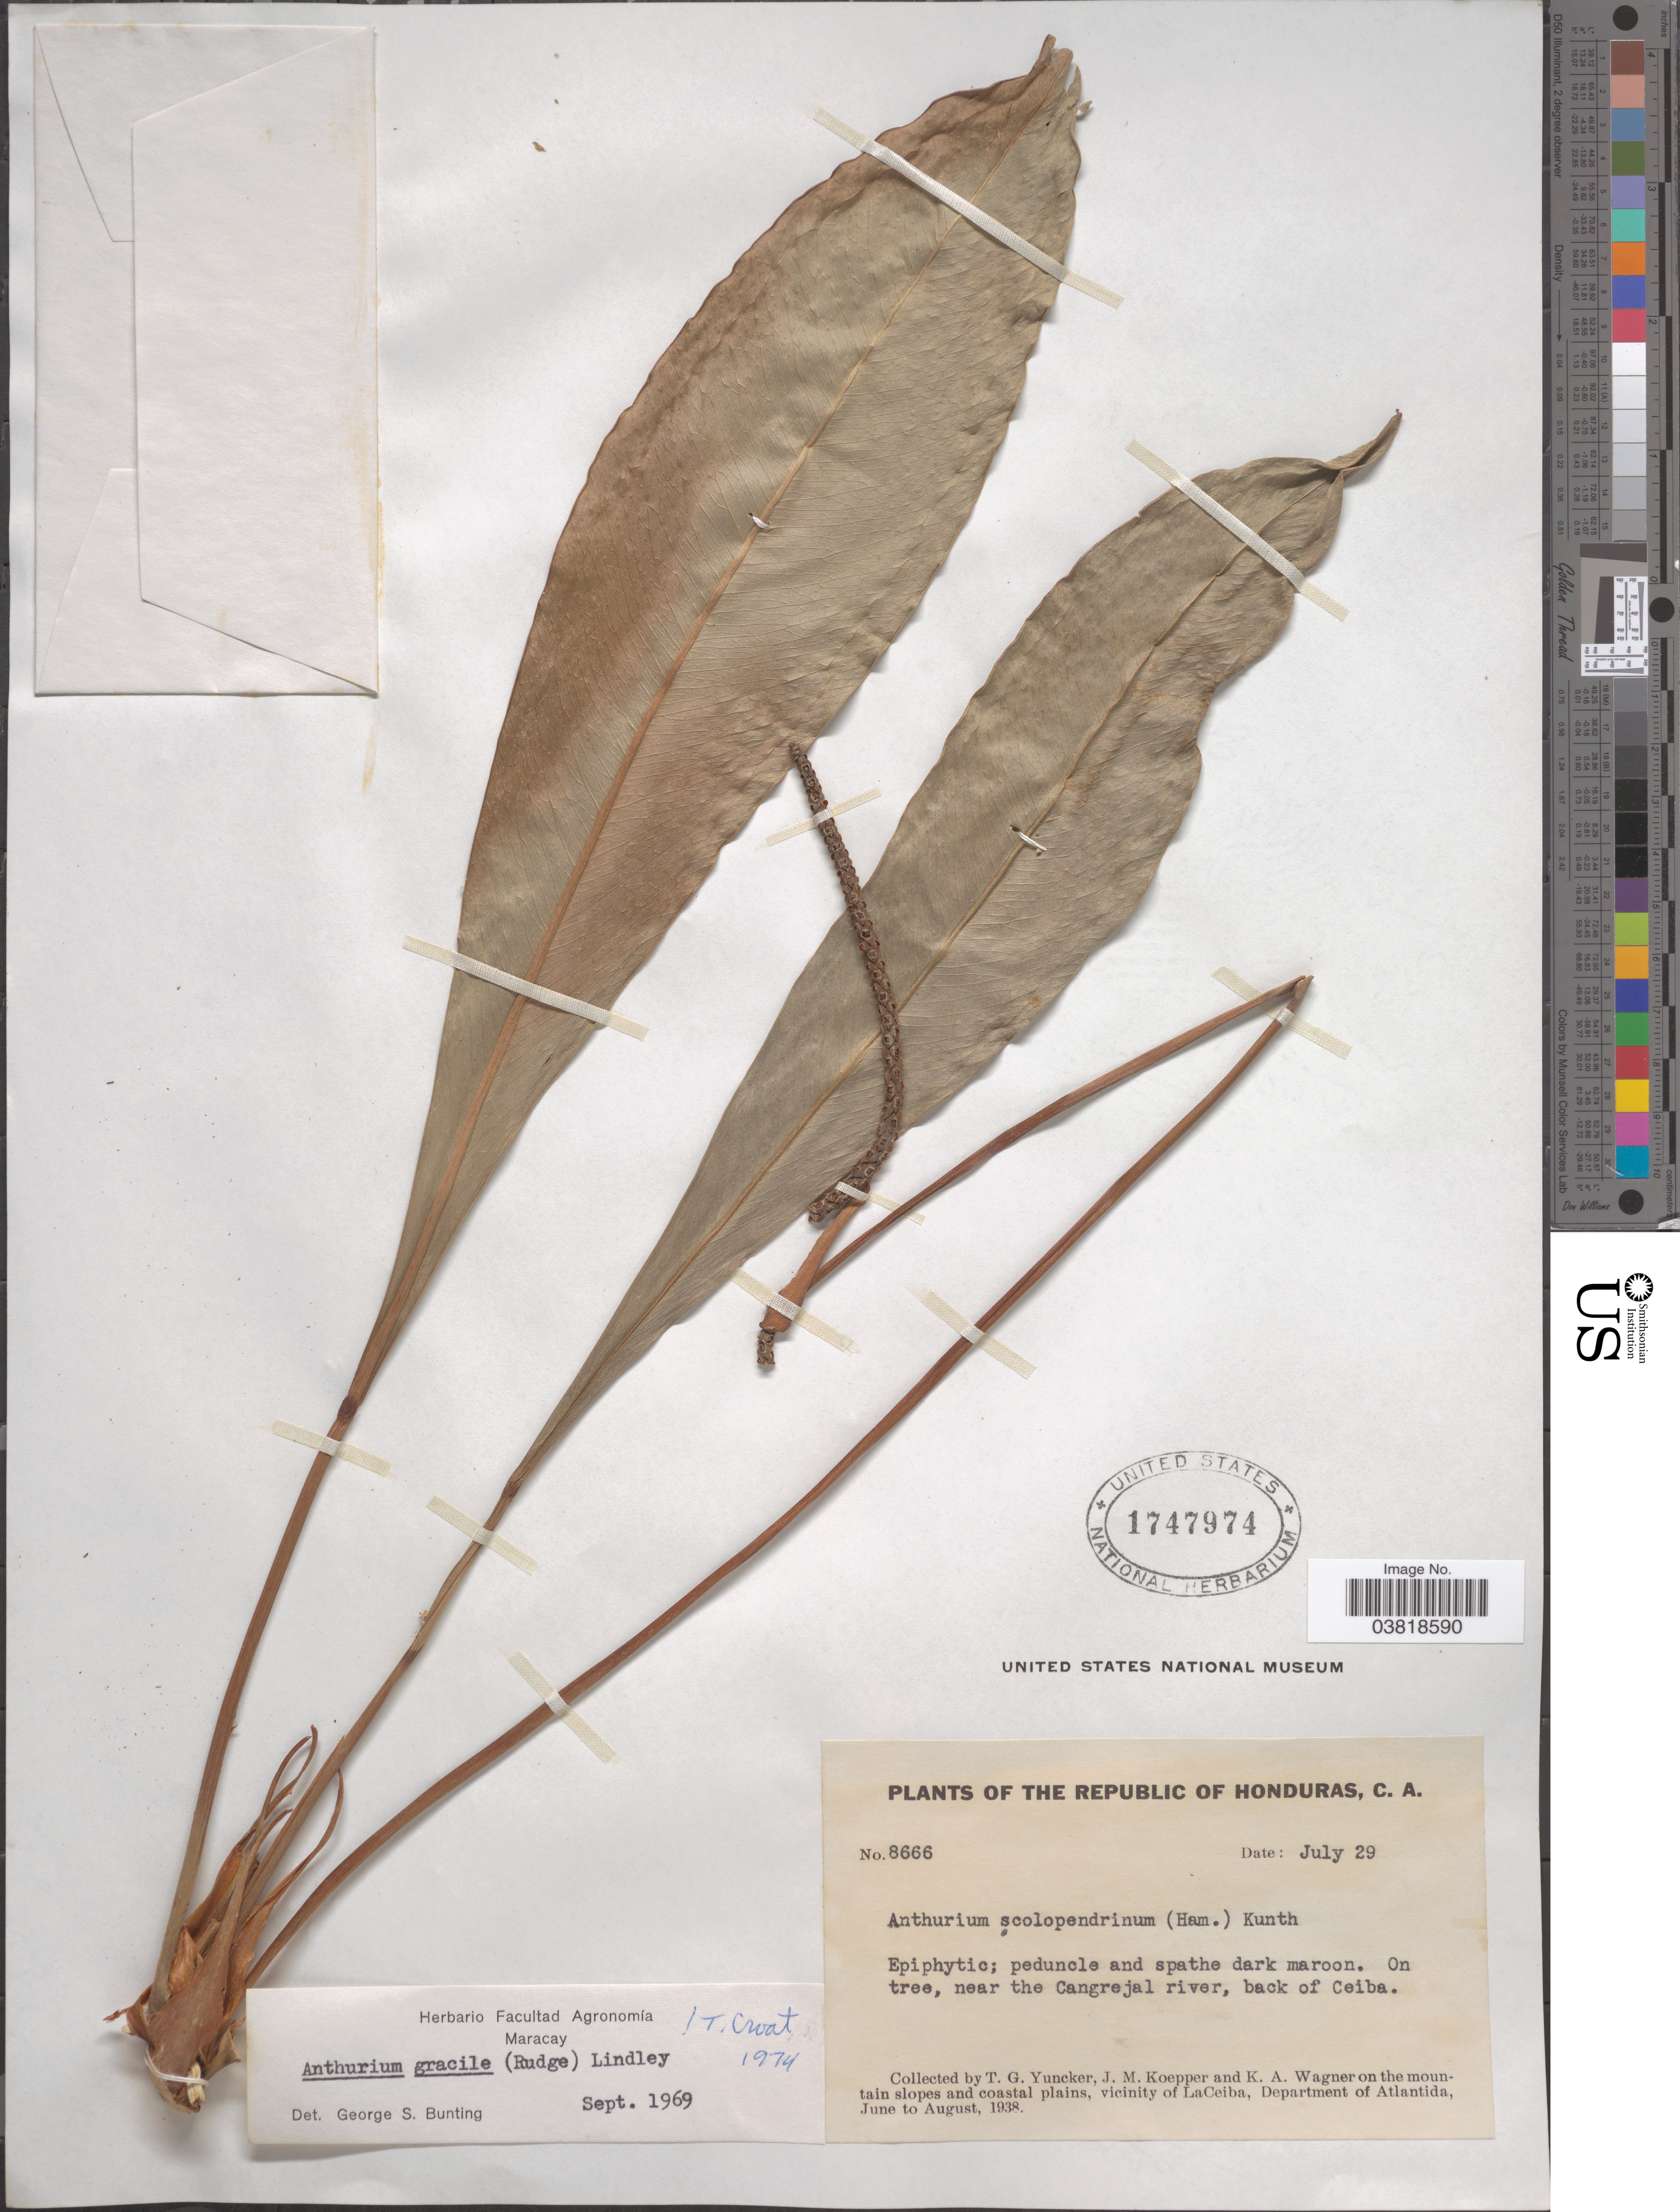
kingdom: Plantae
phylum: Tracheophyta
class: Liliopsida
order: Alismatales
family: Araceae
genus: Anthurium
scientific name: Anthurium gracile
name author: (Rudge) Schott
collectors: T. G. Yuncker, J. M. Koepper & K. A. Wagner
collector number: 8666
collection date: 1938-07-29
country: Honduras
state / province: Atlantida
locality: The Republic of Honduras. Near the Cangrejal river, back of Ceiba. On the mountain slopes and coastal plains, vicinity of LaCeiba, Department of Atlantida.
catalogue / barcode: US 1747974